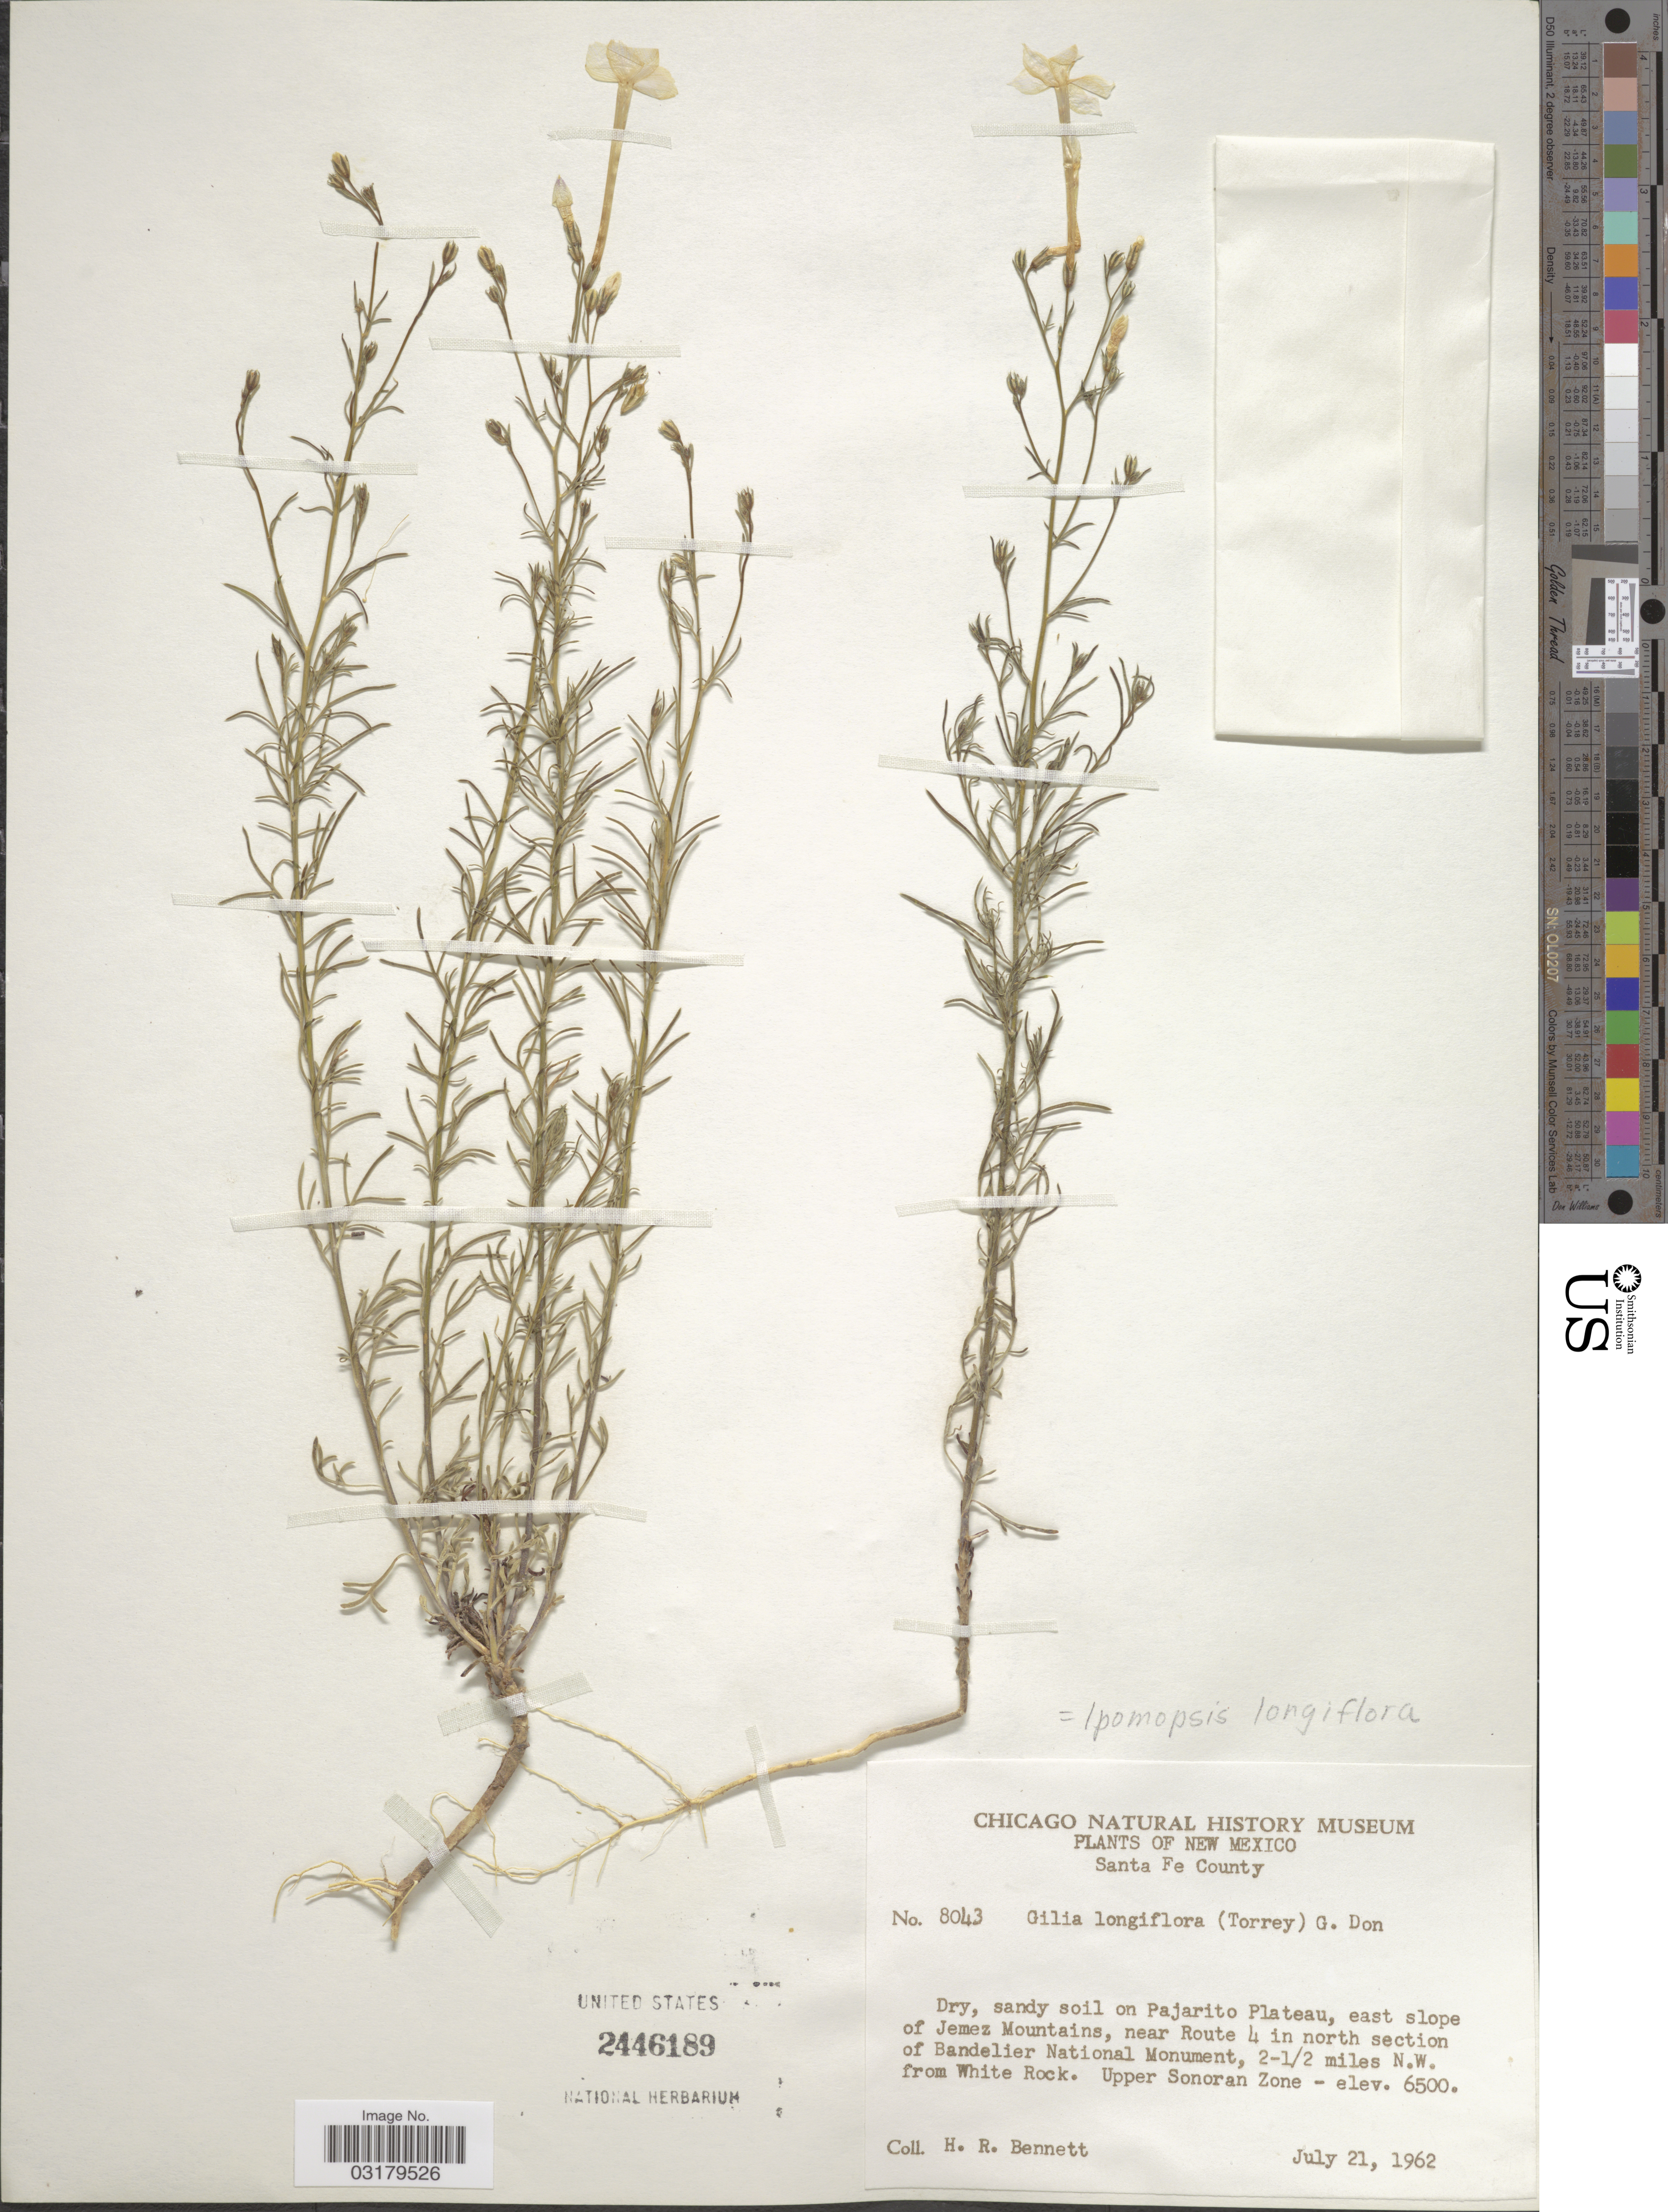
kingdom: Plantae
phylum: Tracheophyta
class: Magnoliopsida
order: Ericales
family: Polemoniaceae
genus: Ipomopsis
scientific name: Ipomopsis longiflora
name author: (Torr.) V.E. Grant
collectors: H. R. Bennett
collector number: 8043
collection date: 1962-07-21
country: United States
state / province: New Mexico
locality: Santa Fe County. Dry, sandy soil on Pajarito Plateau, east slope of Jemez Mountains, near Route 4 in north section of Bandelier National Monument, 2-½ miles N.W. from White Rock. Upper Sonoran Zone.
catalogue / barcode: US 2446189